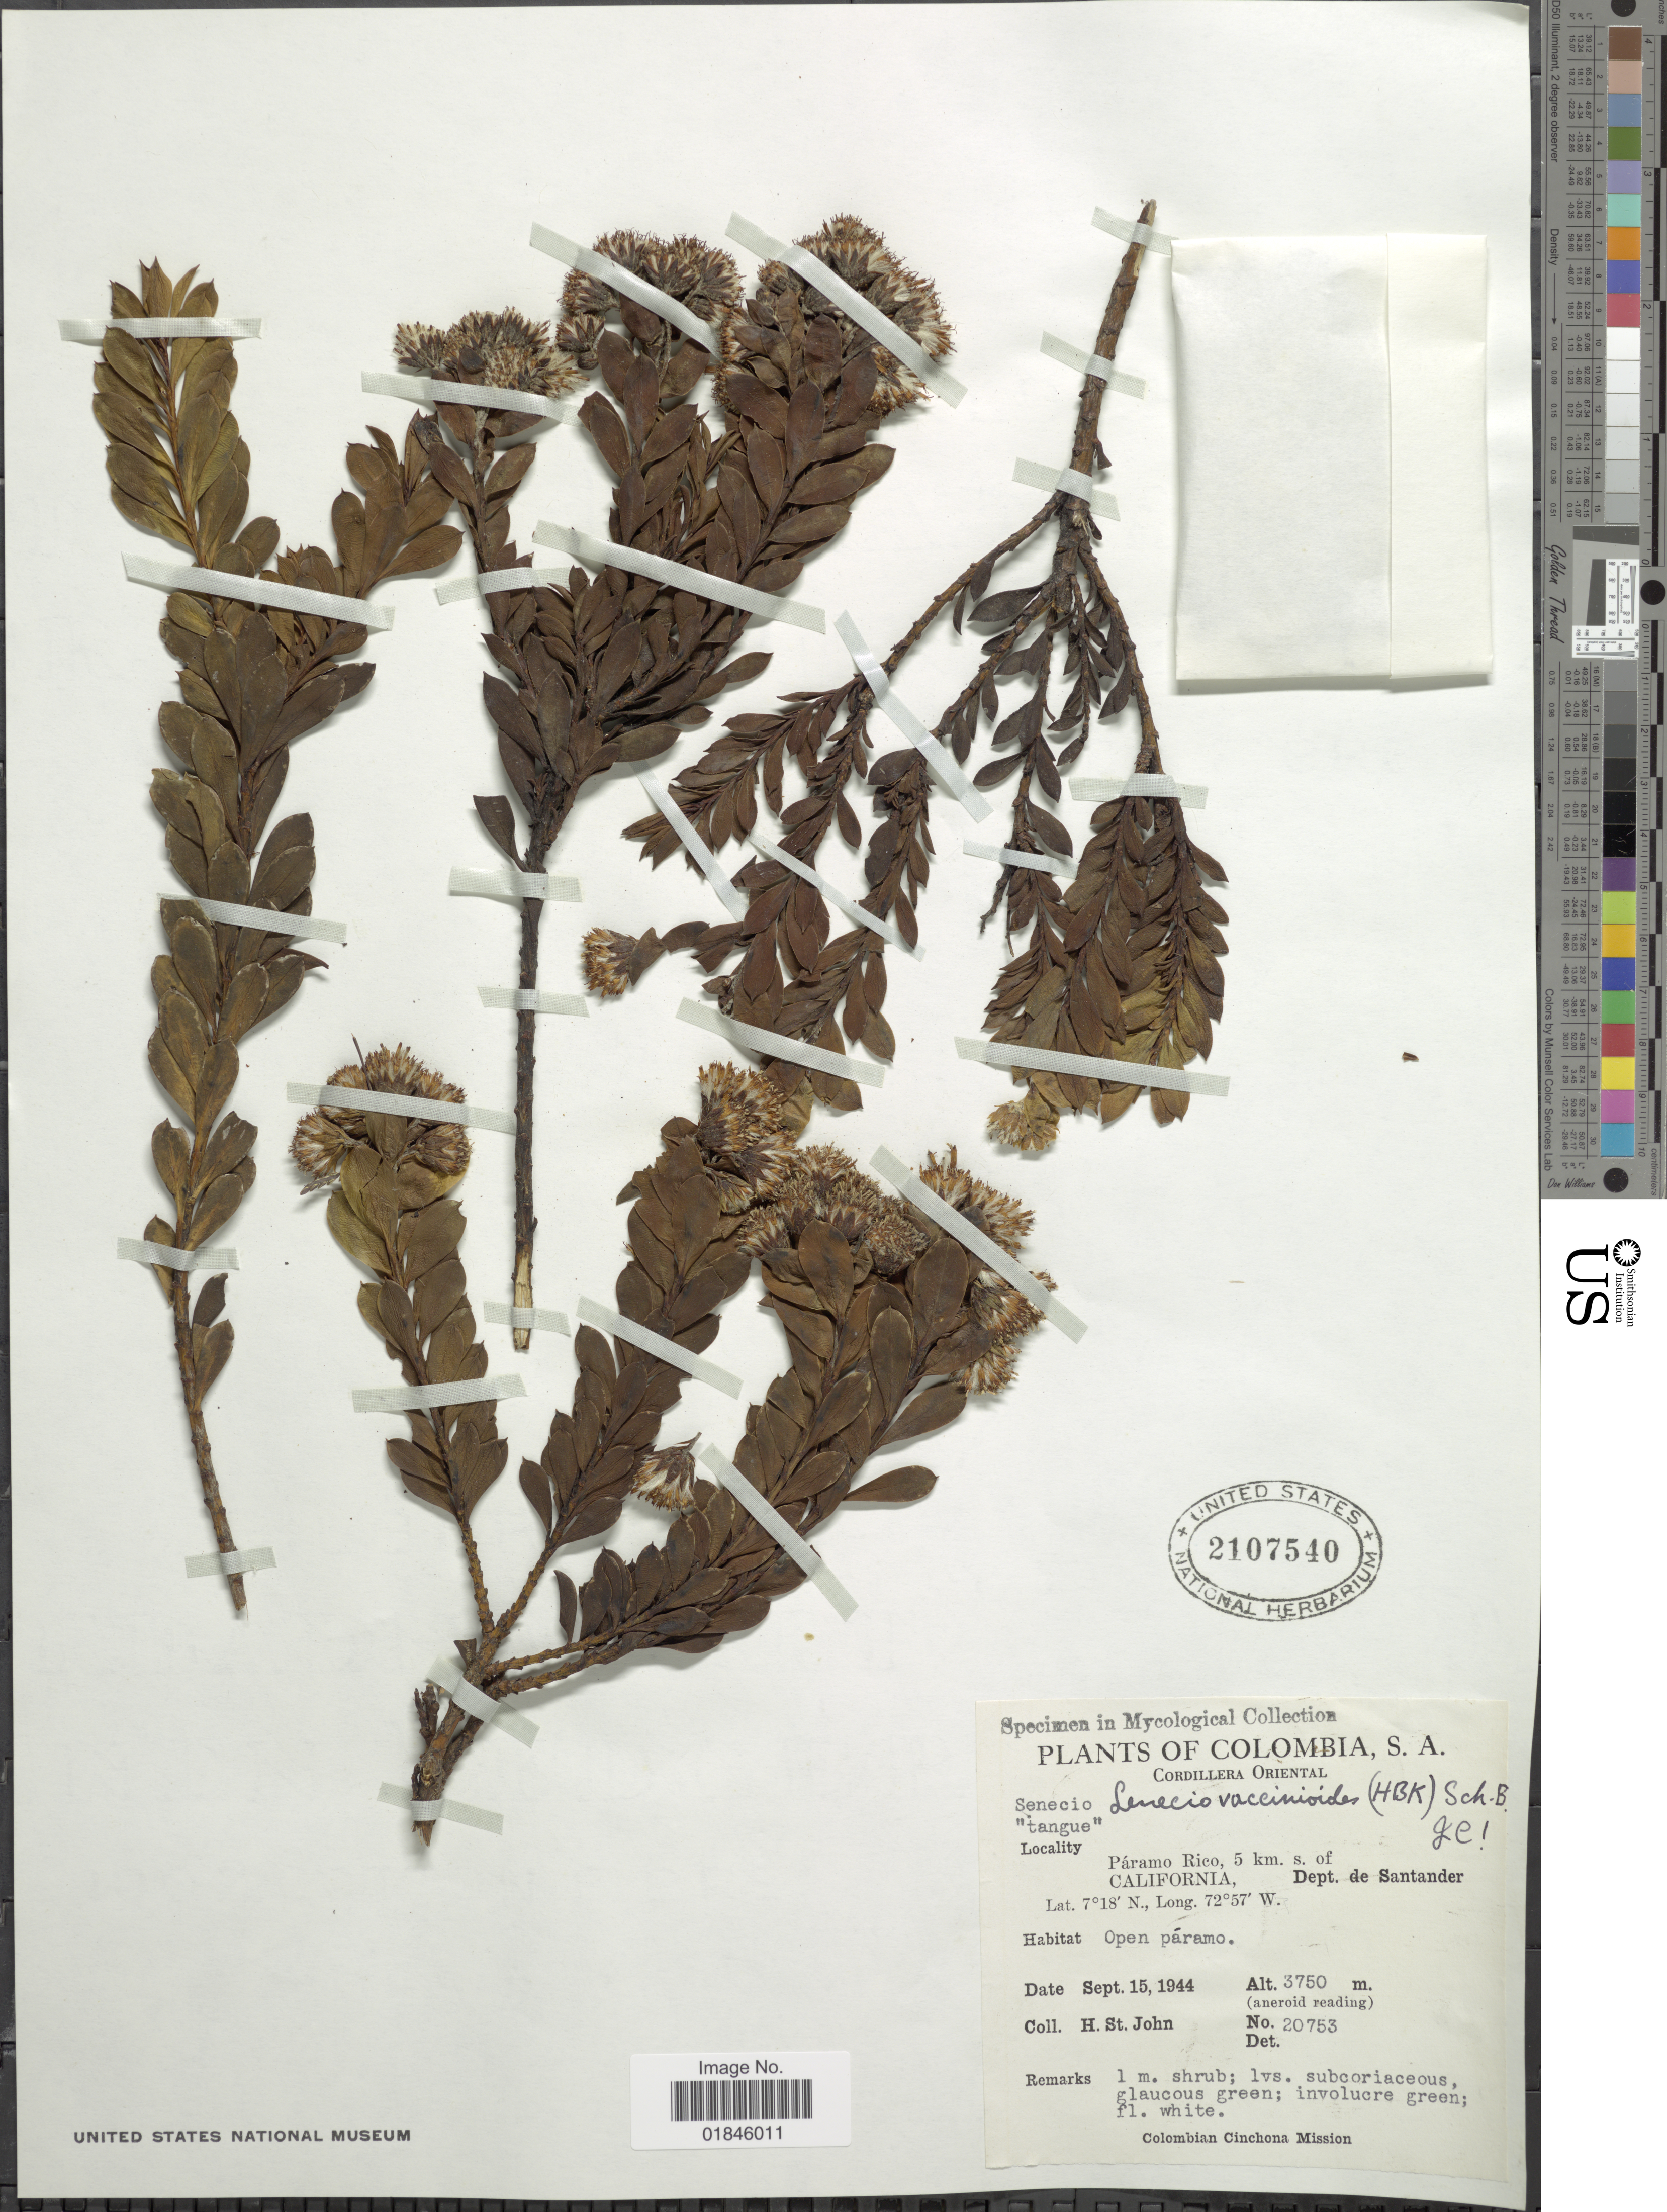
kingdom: Plantae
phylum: Tracheophyta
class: Magnoliopsida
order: Asterales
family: Asteraceae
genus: Pentacalia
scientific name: Pentacalia vaccinioides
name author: (Kunth) Cuatrec.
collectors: H. St. John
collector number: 20753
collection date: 1944-09-15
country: Colombia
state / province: Santander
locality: Cordillera Oriental. Páramo Rico, 5 km. s. of California, Dept. de Santander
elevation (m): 3750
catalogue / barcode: US 2107540